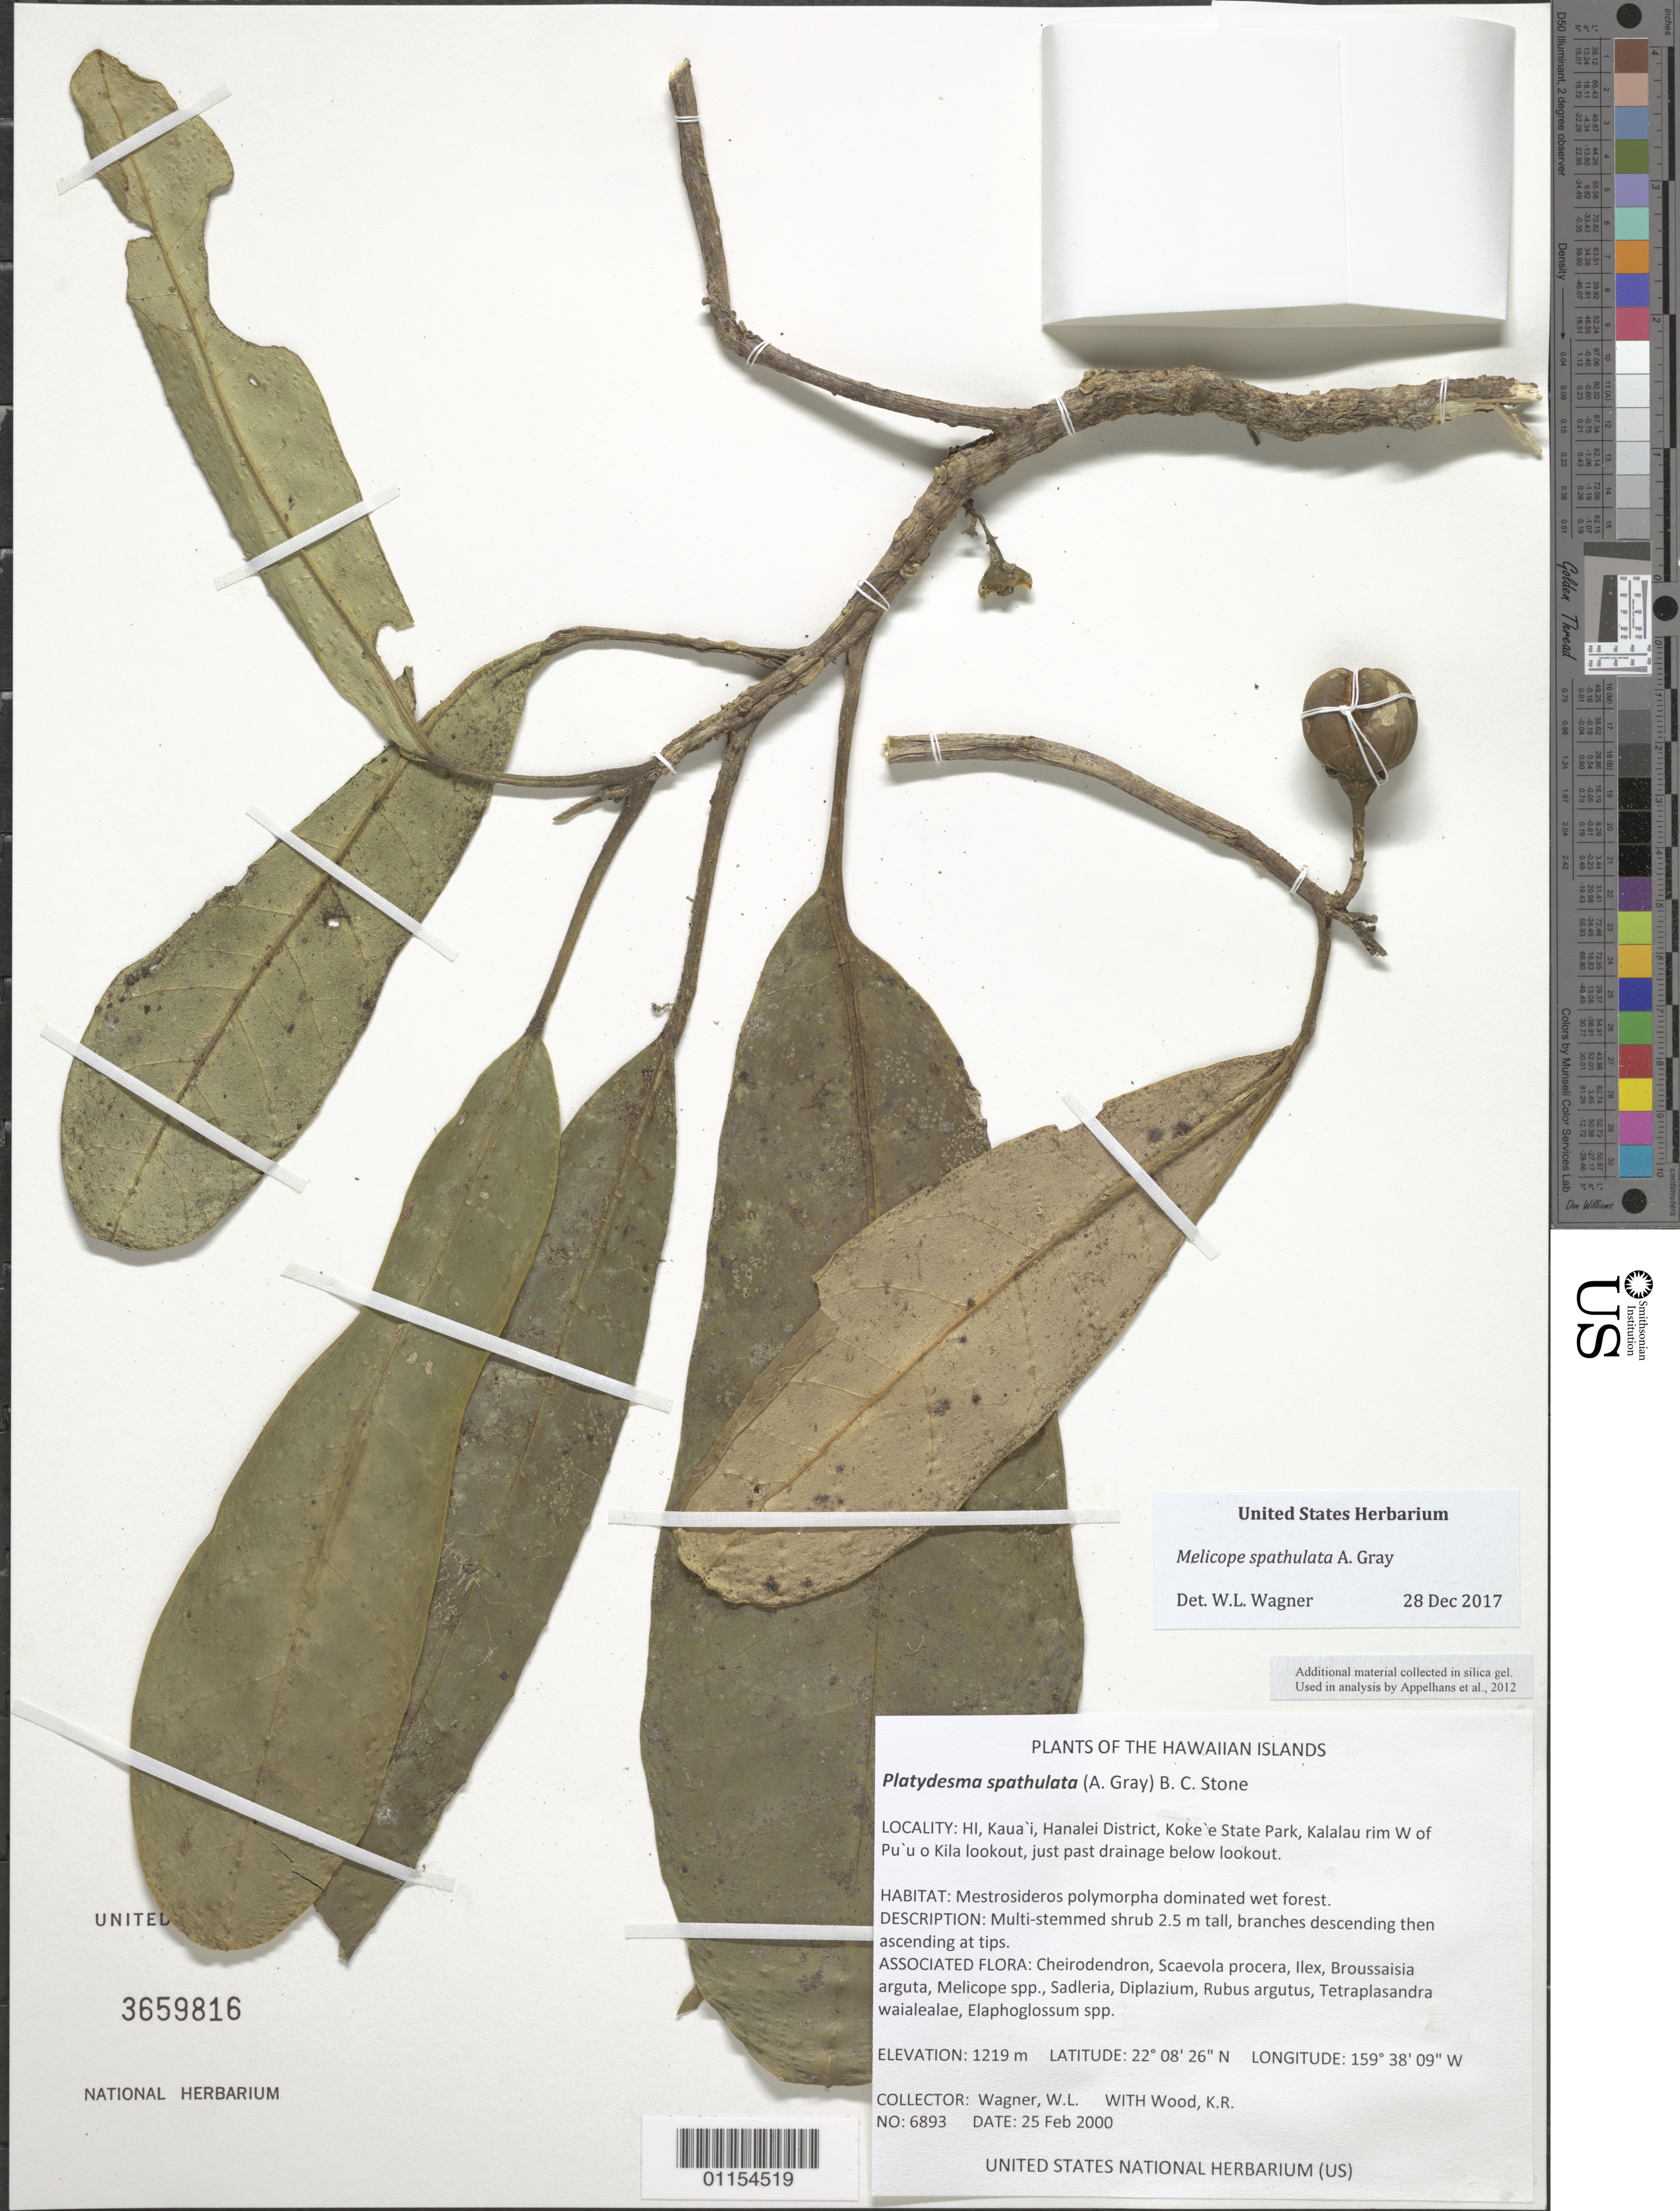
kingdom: Plantae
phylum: Tracheophyta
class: Magnoliopsida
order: Sapindales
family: Rutaceae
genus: Melicope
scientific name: Melicope spathulata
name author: A. Gray in Wilkes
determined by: Wagner, W. L., (BOT), Smithsonian Institution - National Museum of Natural History (UNITED STATES)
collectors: W. L. Wagner & K. R. Wood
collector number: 6893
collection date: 2000-02-25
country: United States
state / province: Hawaii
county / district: Kaui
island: Kaua'i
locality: Hanalei District, Koke'e State Park, Kalalau rim W of Pu'u o Kila lookout, just past drainage below lookout.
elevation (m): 1219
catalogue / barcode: US 3659816